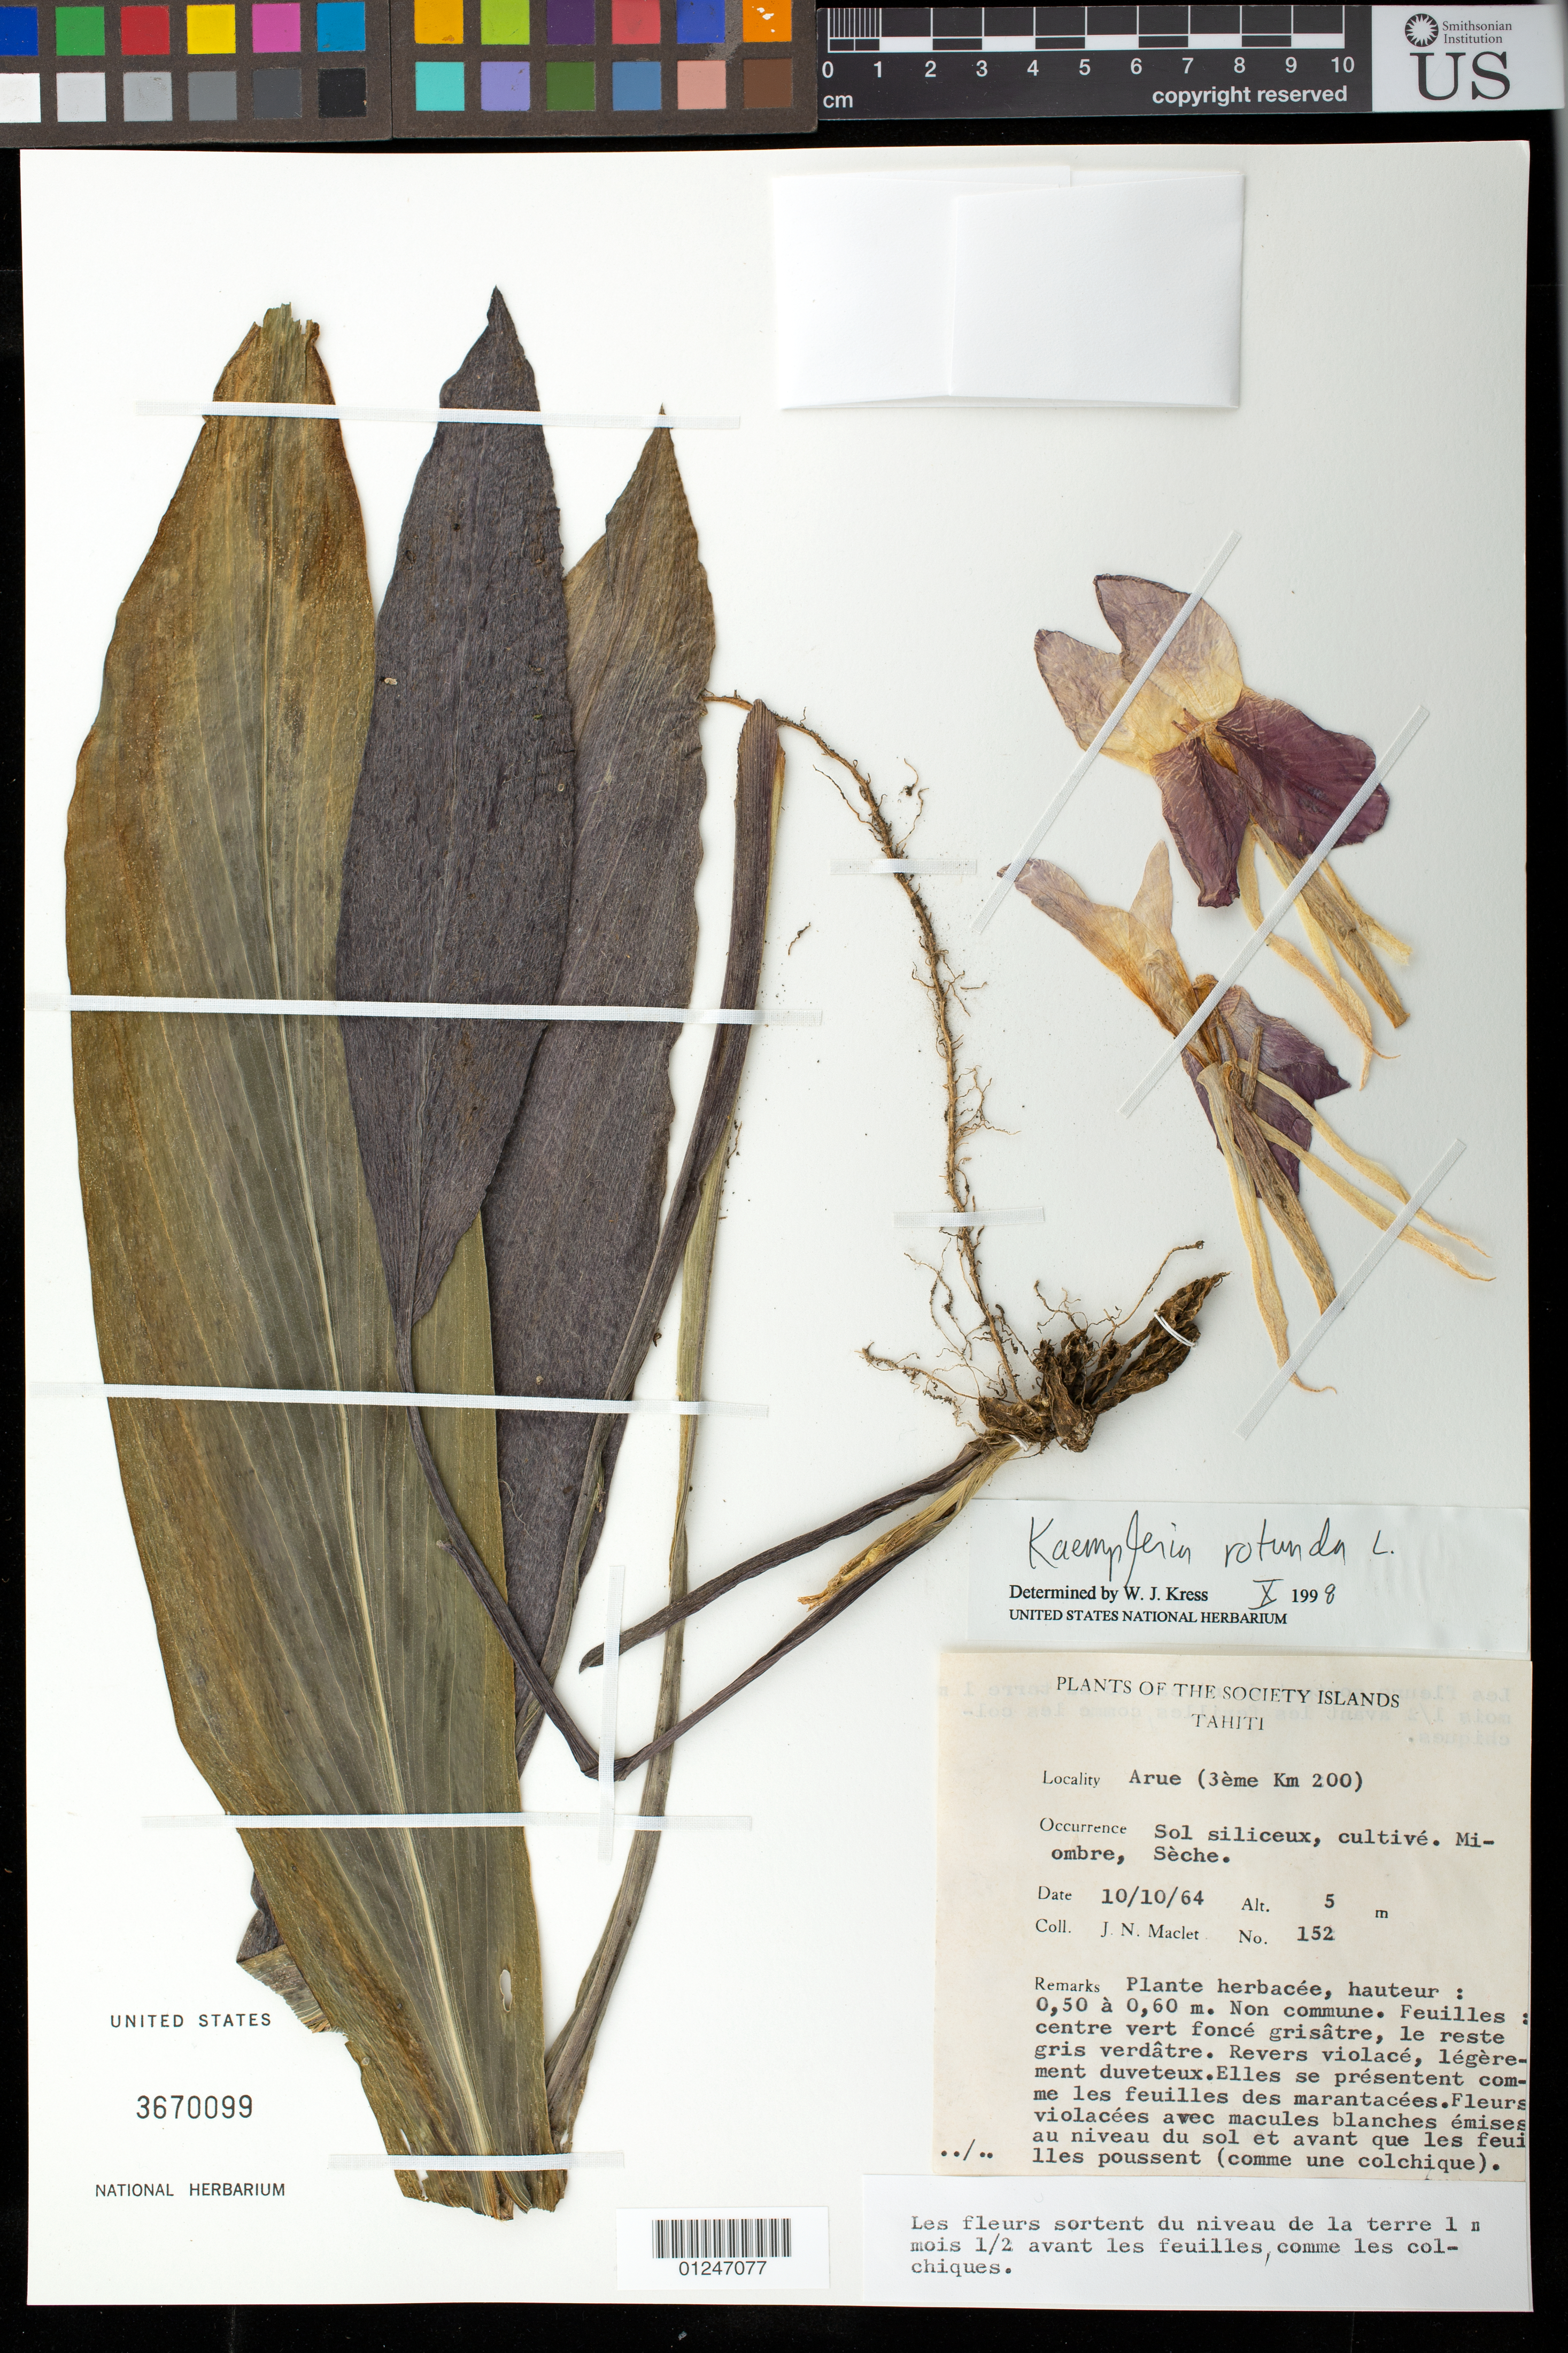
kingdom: Plantae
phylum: Tracheophyta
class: Liliopsida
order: Zingiberales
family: Zingiberaceae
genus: Kaempferia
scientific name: Kaempferia rotunda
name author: L.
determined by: Kress, John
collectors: J. Maclet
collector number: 152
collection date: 1964-10-10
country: French Polynesia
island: Tahiti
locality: Arue (30eme km 200)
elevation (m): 5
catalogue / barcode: US 3670099